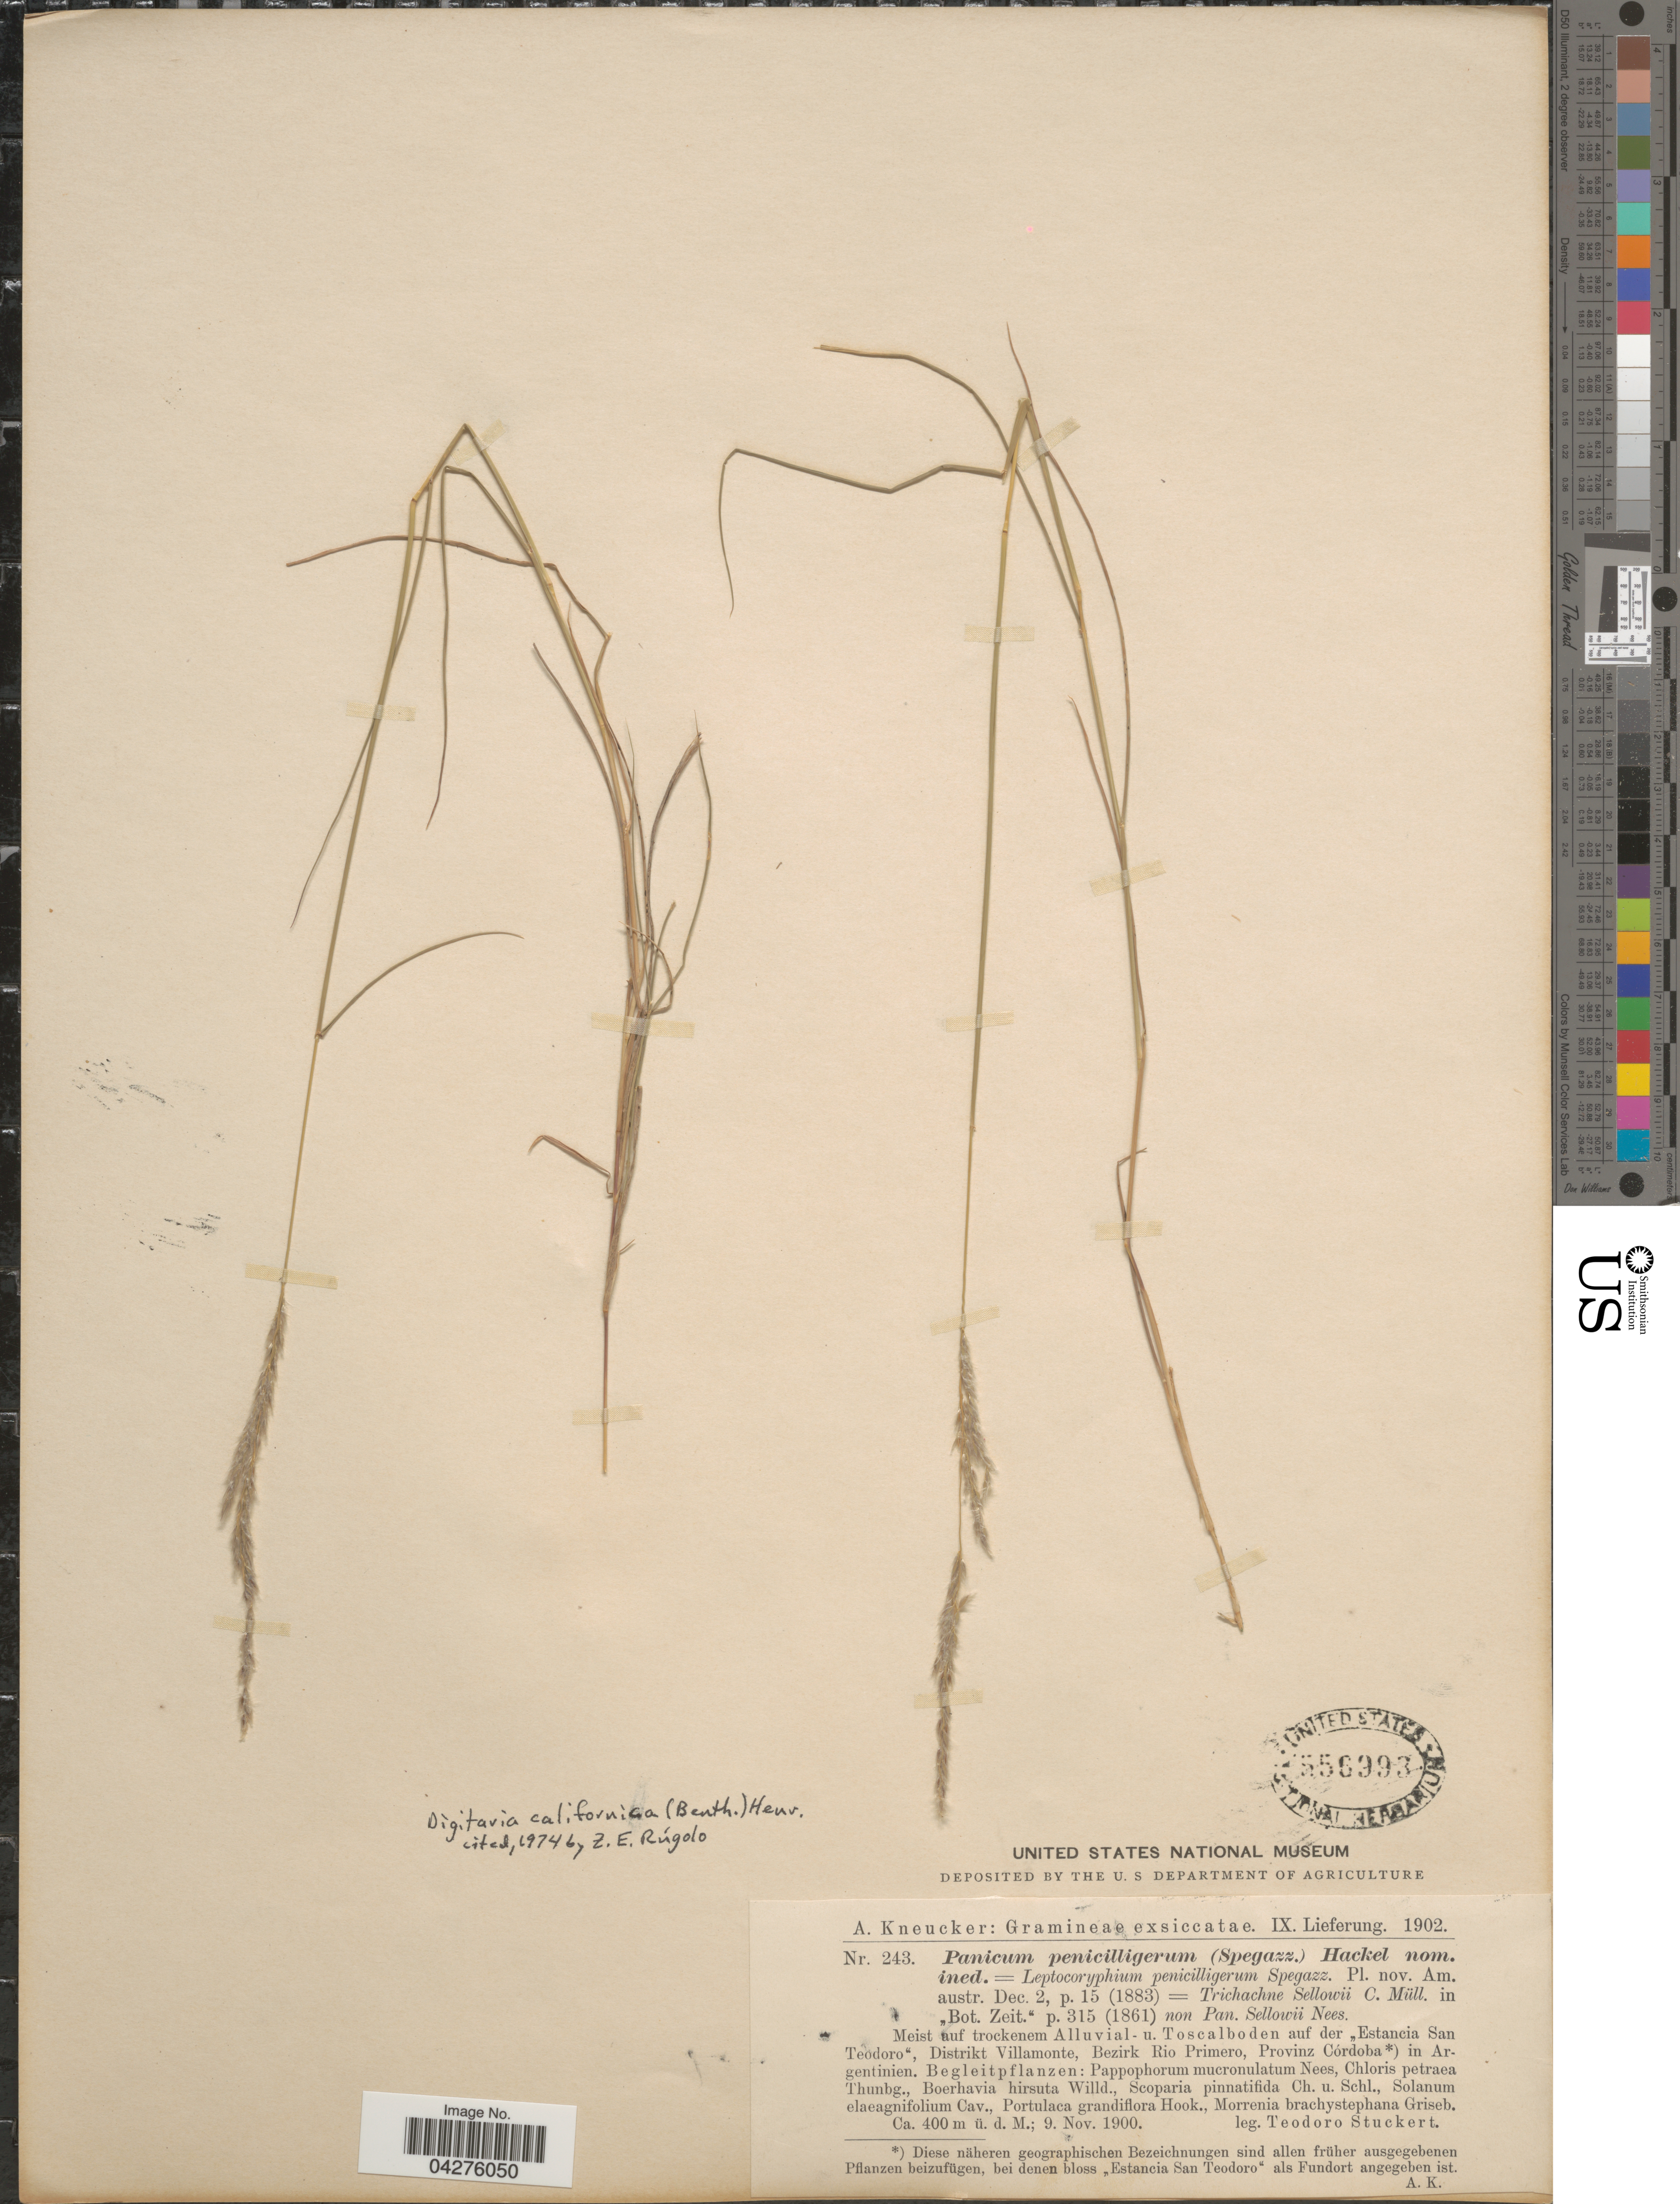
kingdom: Plantae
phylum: Tracheophyta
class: Liliopsida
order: Poales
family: Poaceae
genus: Digitaria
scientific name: Digitaria californica var. californica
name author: (Benth.) Henr.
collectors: T. Stuckert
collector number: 243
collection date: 1900-11-09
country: Argentina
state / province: Cordoba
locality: Meist auf trockenem Alluvial - u. Toscalboden auf der "Estancia San Teodoro", Distrikt Villamonte, Bezirk Rio Primero, Provinz Córdoba.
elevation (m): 400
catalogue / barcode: US 556993